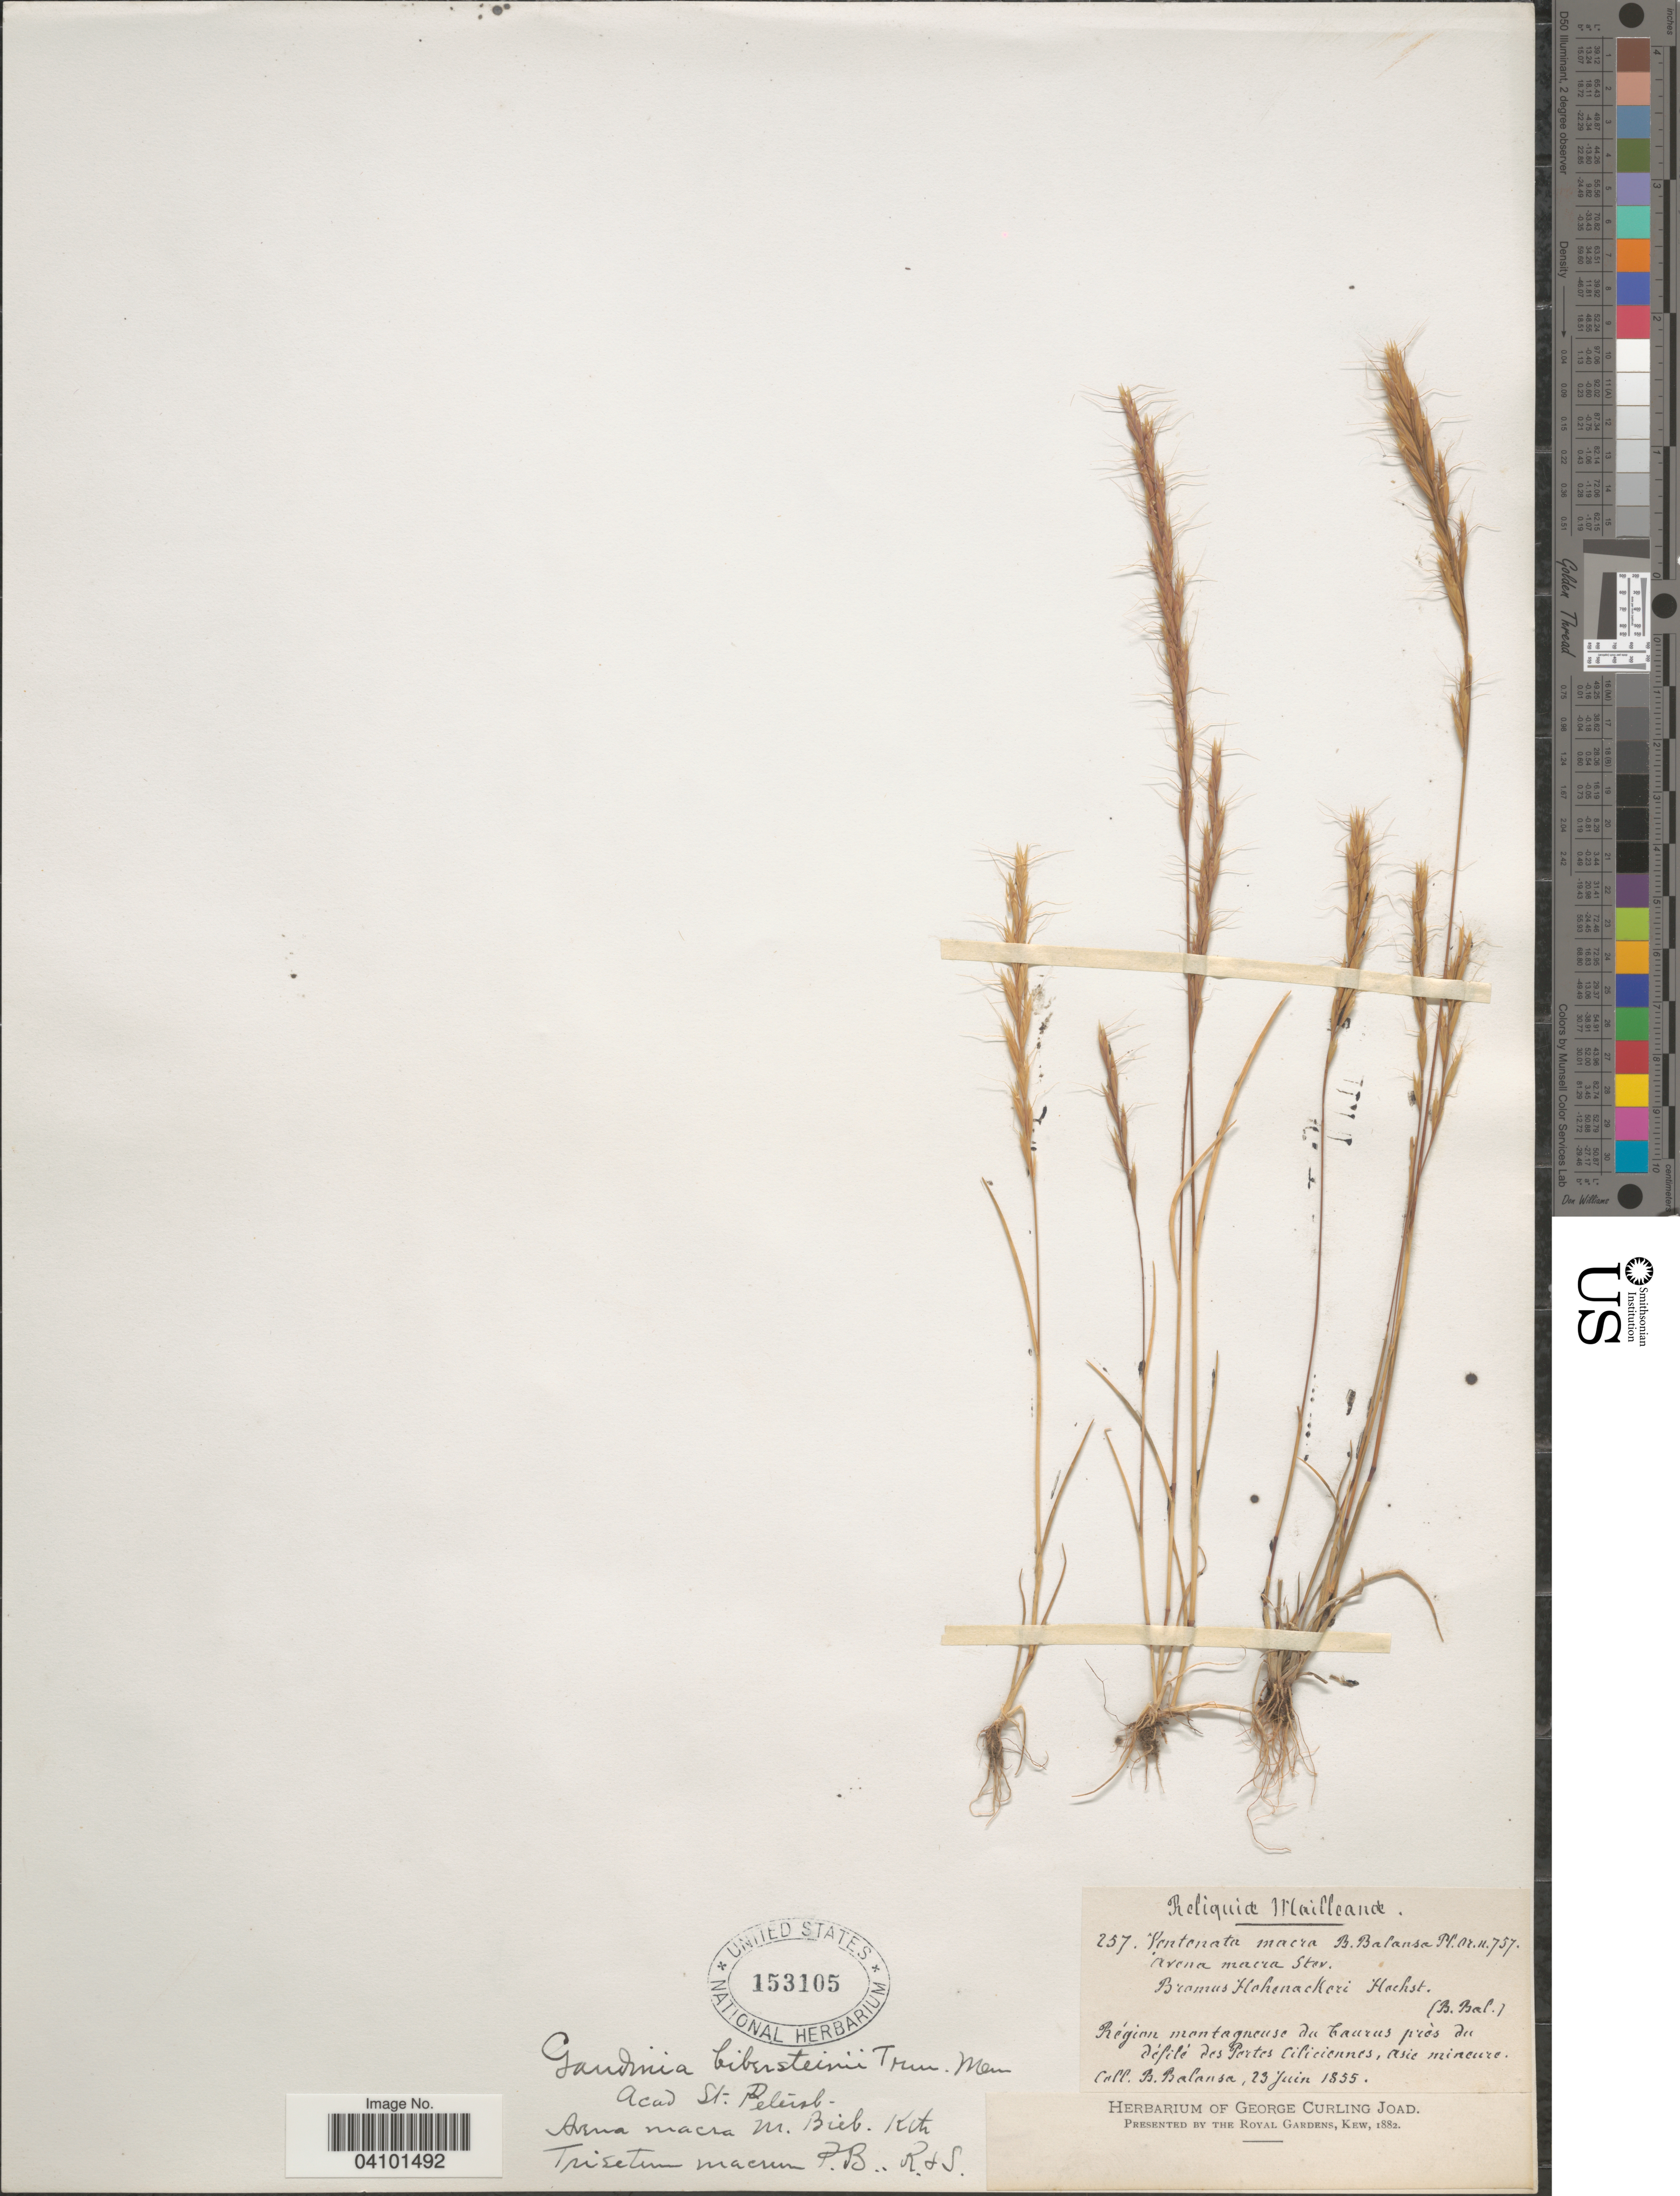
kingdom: Plantae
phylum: Tracheophyta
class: Liliopsida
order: Poales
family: Poaceae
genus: Gaudinopsis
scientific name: Gaudinopsis macra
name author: (Steven ex M. Bieb.) Eig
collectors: B. Balansa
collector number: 257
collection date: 1855-06-23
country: Turkey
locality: Région montagneuse du Taurus près du défilé des Portes Ciliciennes, Asie Mineure.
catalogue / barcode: US 153105